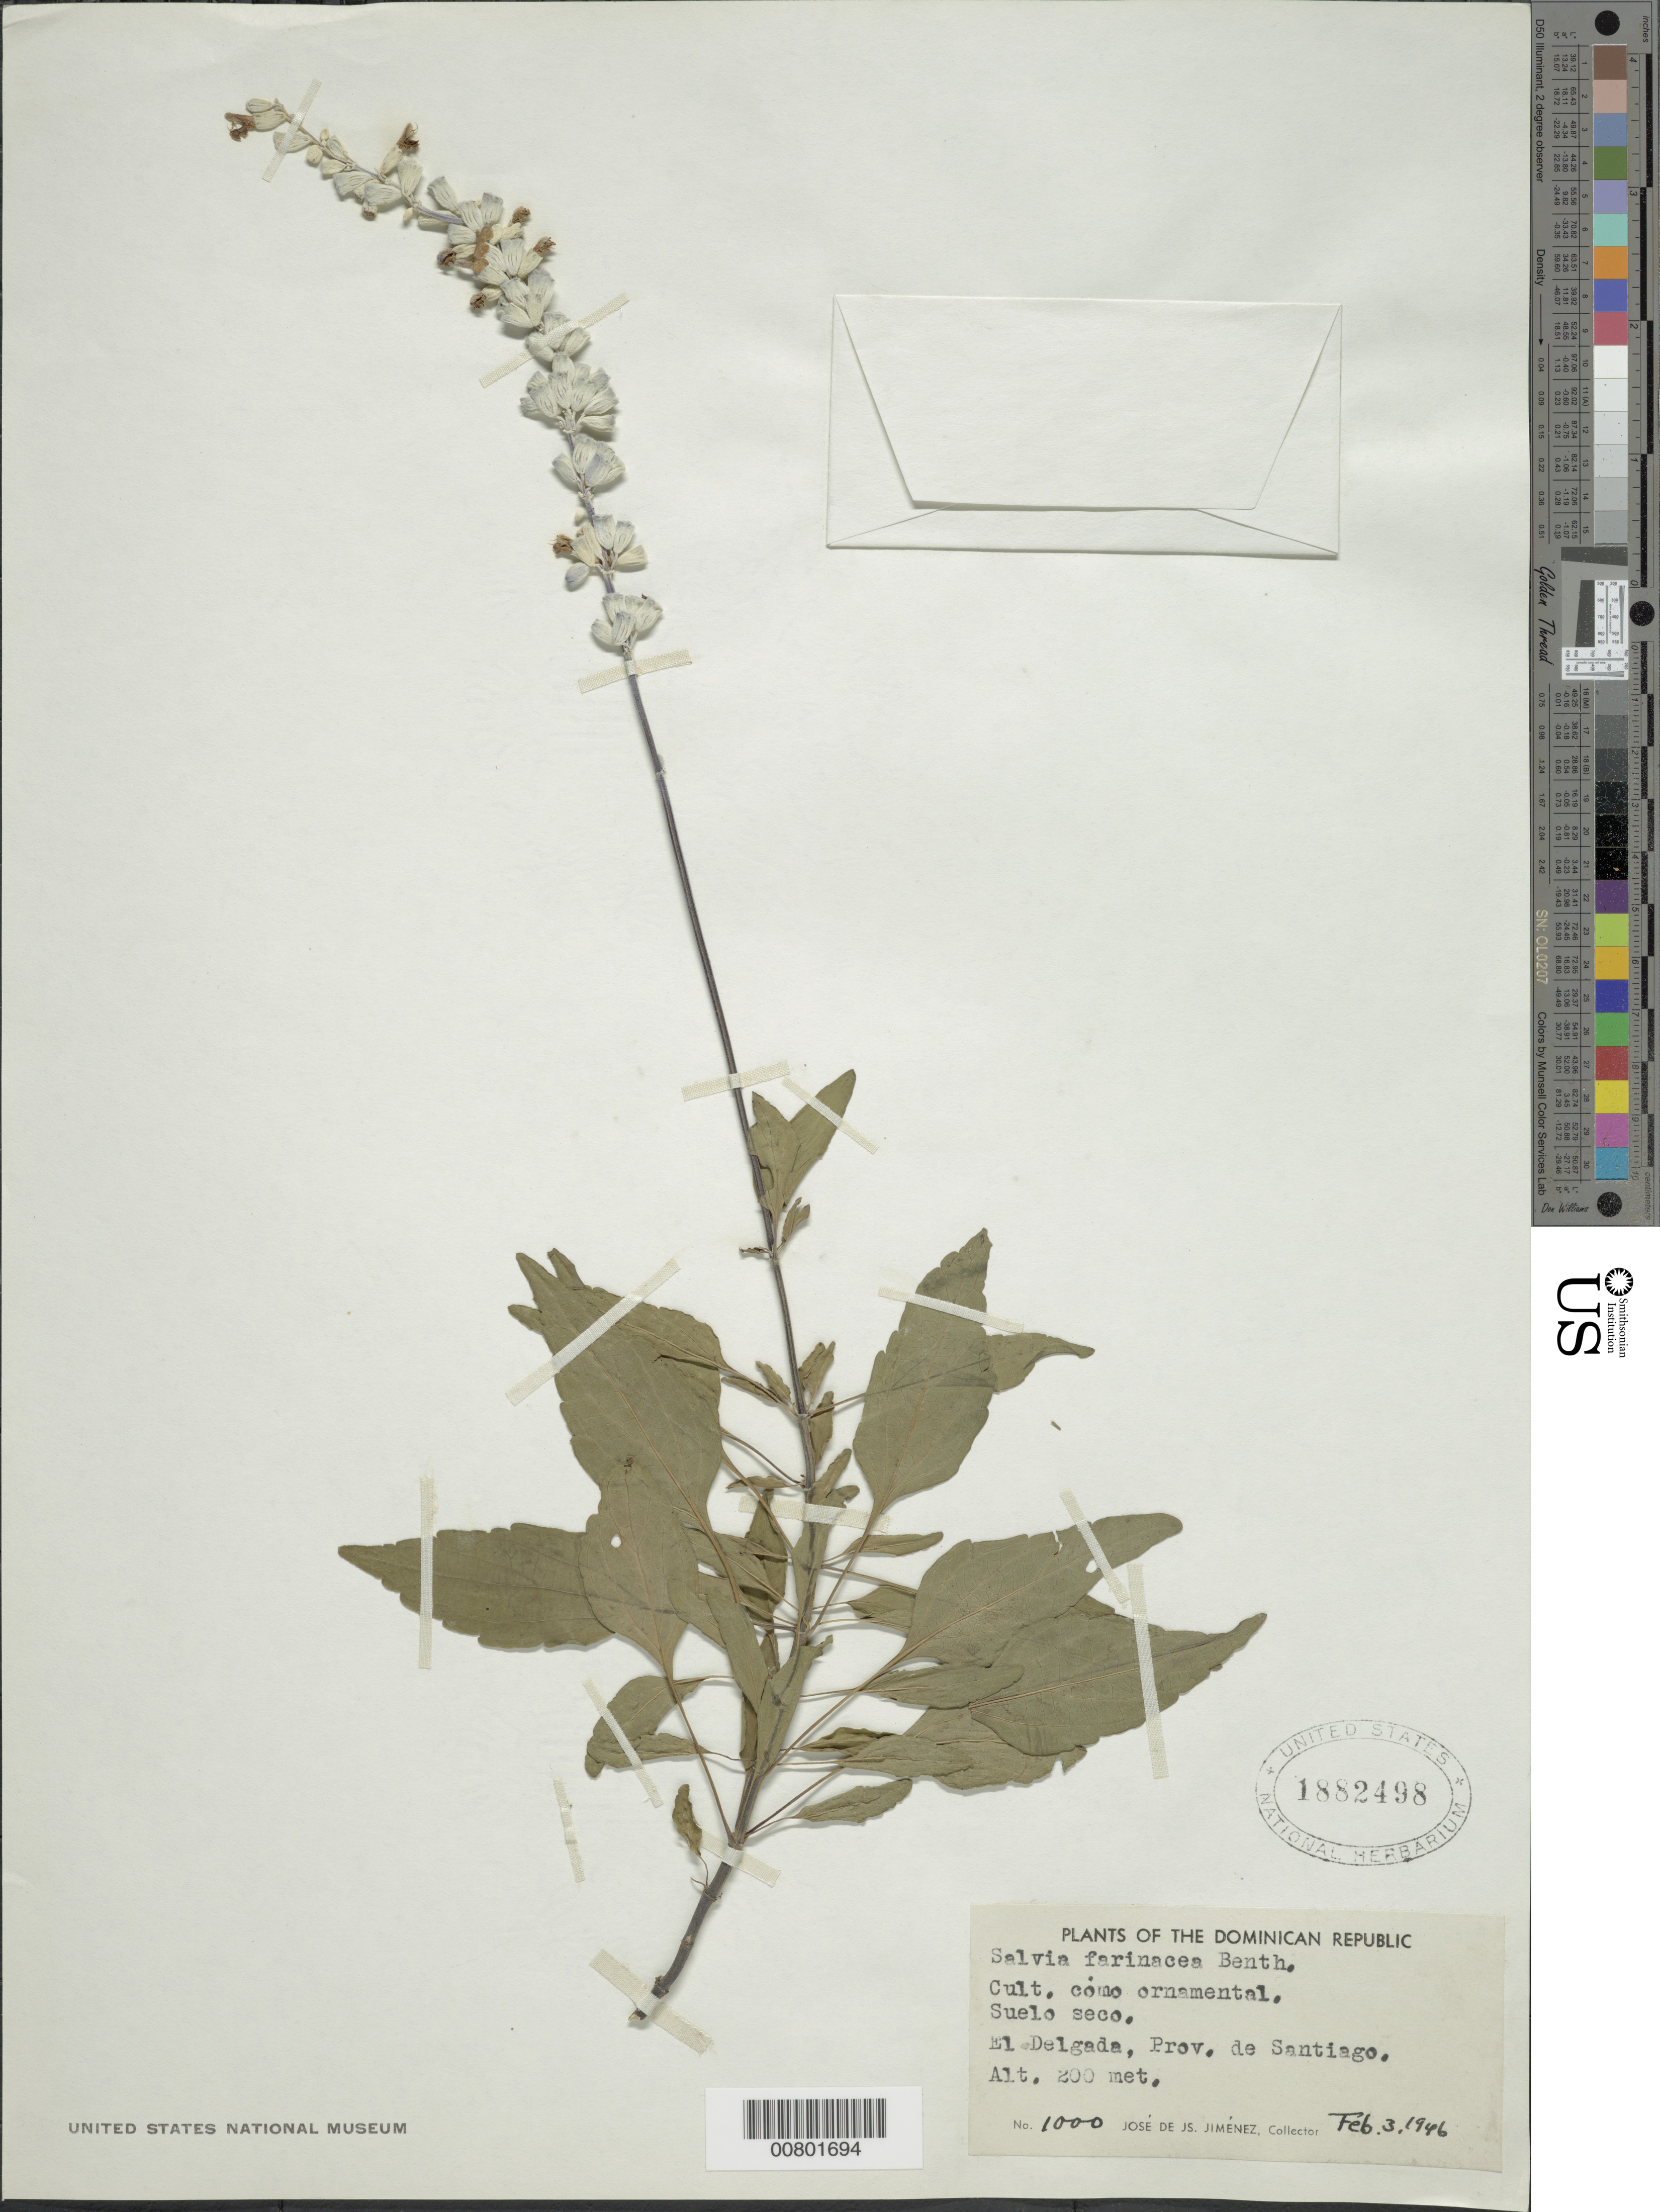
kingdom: Plantae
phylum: Tracheophyta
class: Magnoliopsida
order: Lamiales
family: Lamiaceae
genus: Salvia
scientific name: Salvia farinacea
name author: Benth.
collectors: J. J. Jiménez Almonte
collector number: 1000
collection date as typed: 03 Feb 1946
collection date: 1946-02-03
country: Dominican Republic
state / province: Santiago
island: Hispaniola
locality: El Delgada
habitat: Dry soil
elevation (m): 200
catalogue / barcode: US 1882498